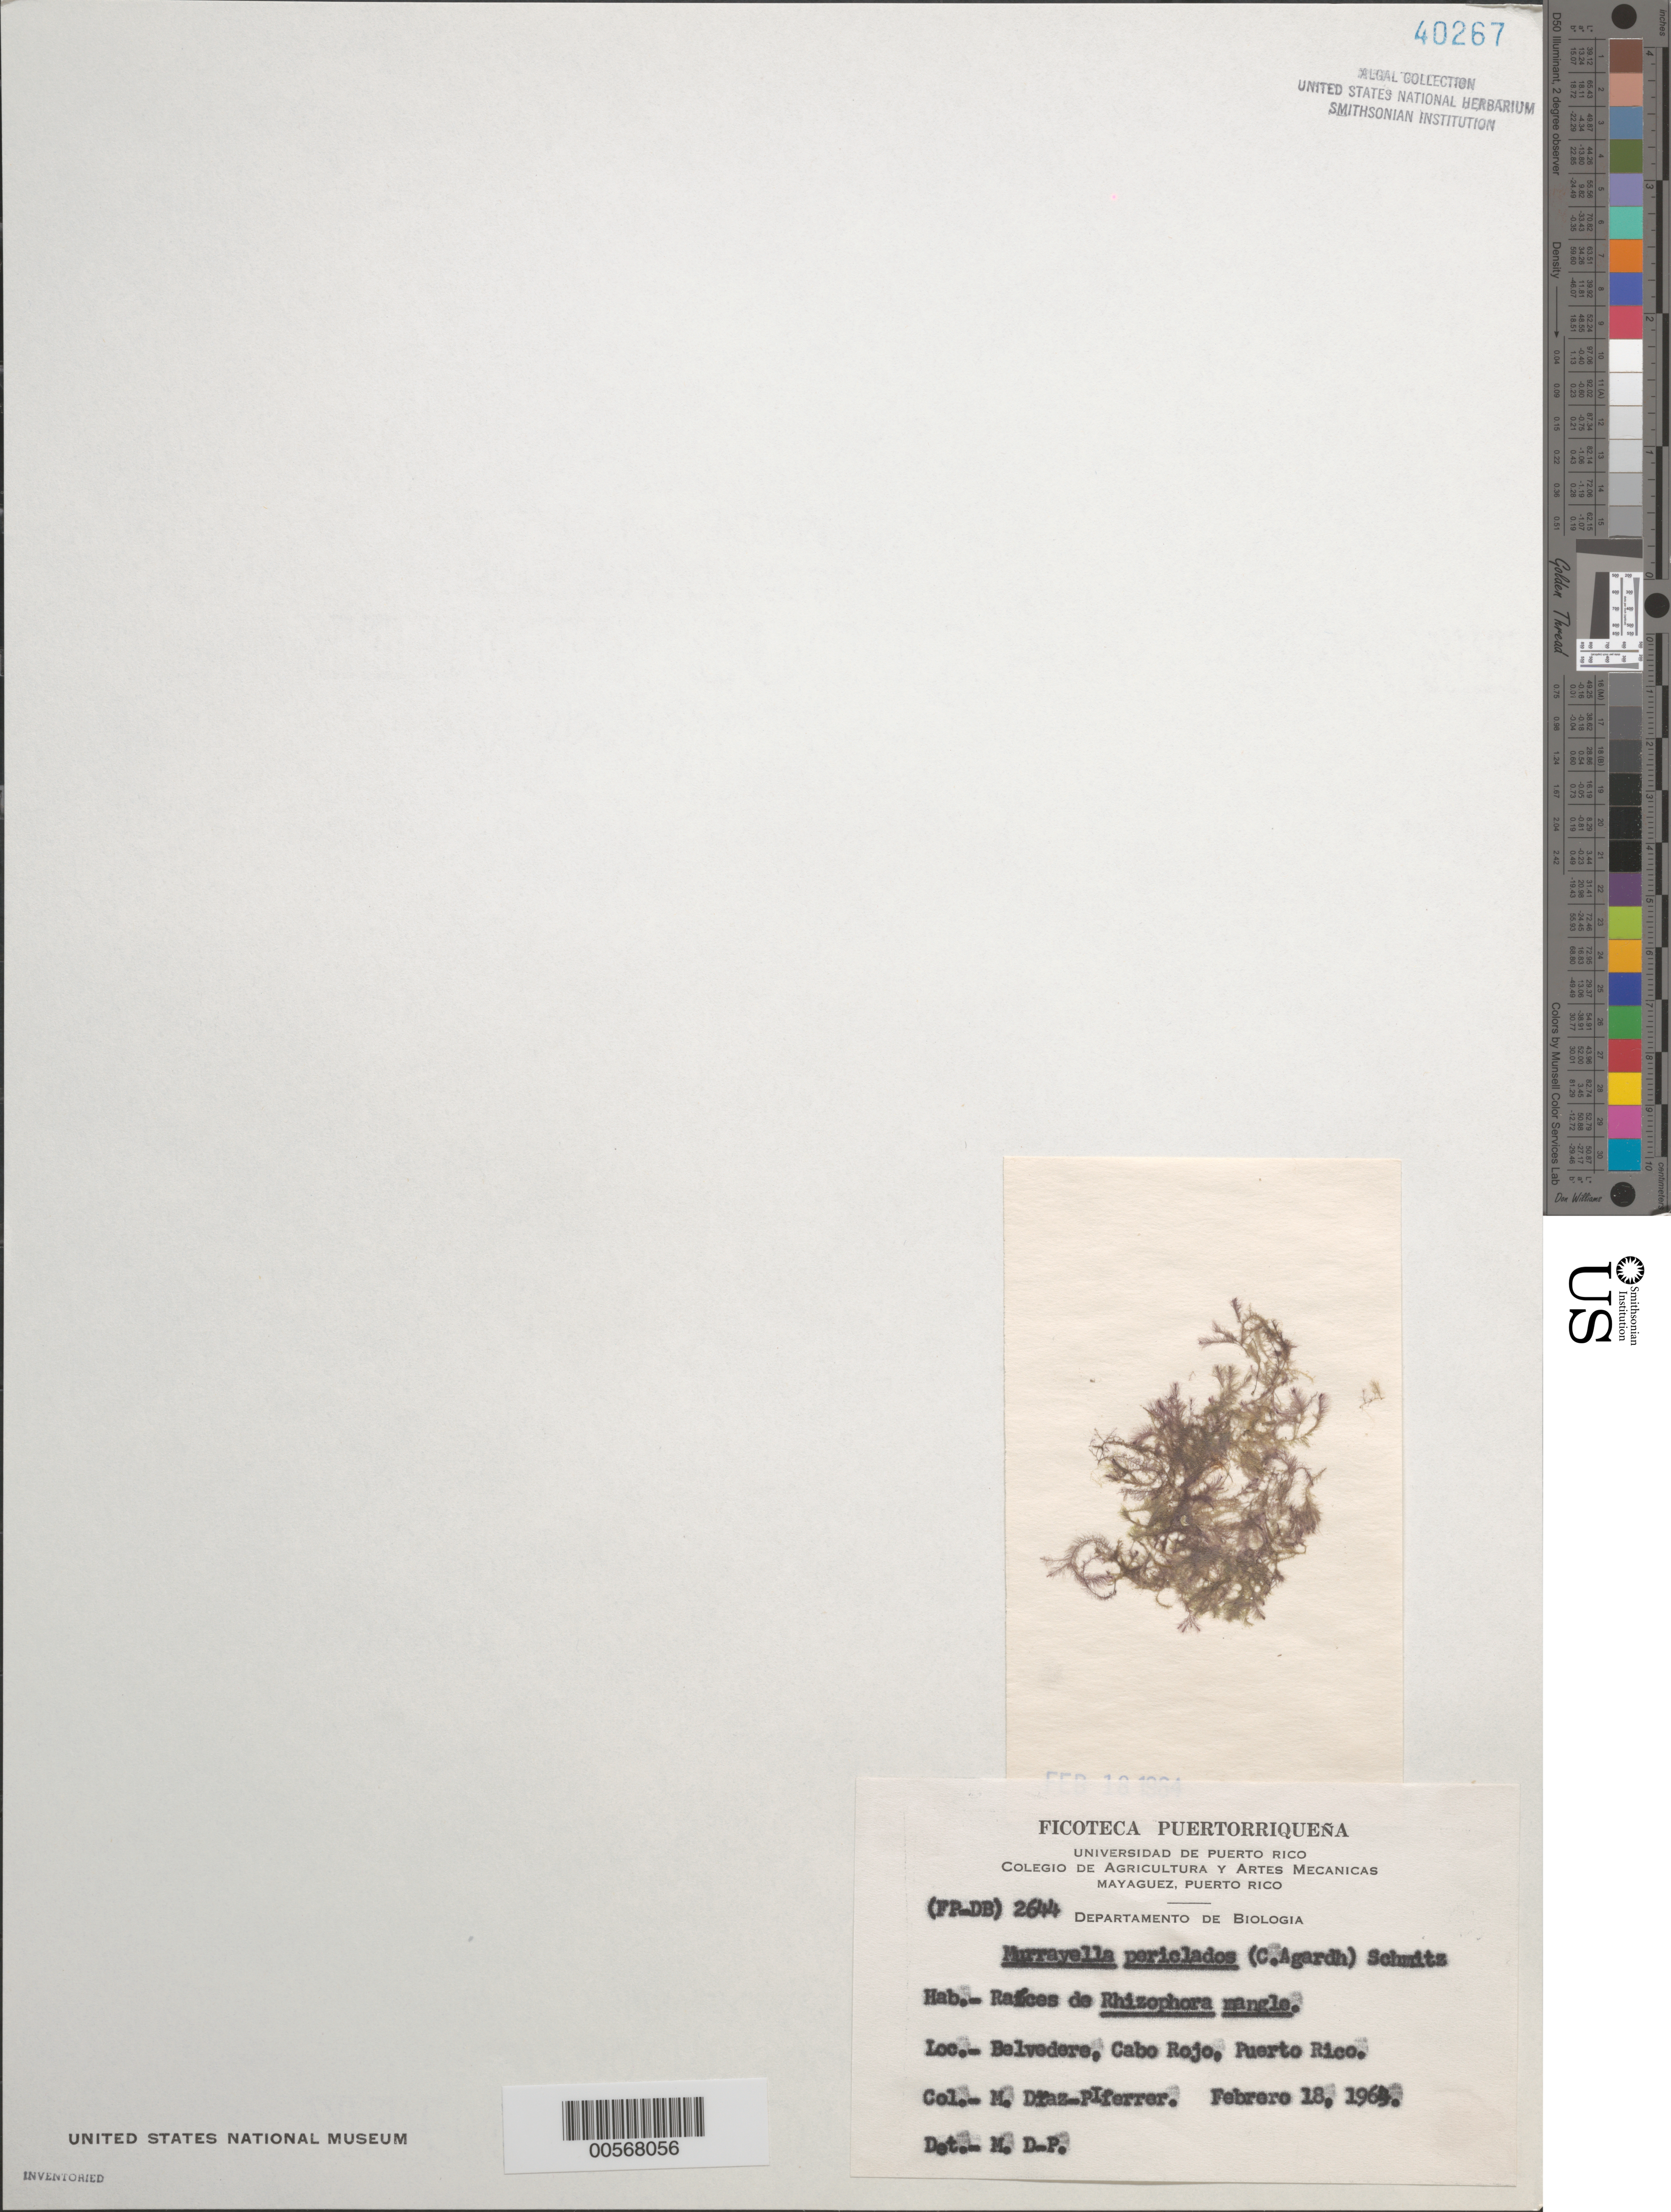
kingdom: Plantae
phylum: Rhodophyta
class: Florideophyceae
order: Ceramiales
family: Rhodomelaceae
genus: Murrayella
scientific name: Murrayella periclados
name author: (C. Agardh) F. Schmitz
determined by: Diaz-Piferrer, M.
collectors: M. Diaz-Piferrer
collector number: (fp-db) 2644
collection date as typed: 18 Feb 1964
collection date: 1964-02-18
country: Puerto Rico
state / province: Cabo Rojo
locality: Belvedere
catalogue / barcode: US 40267